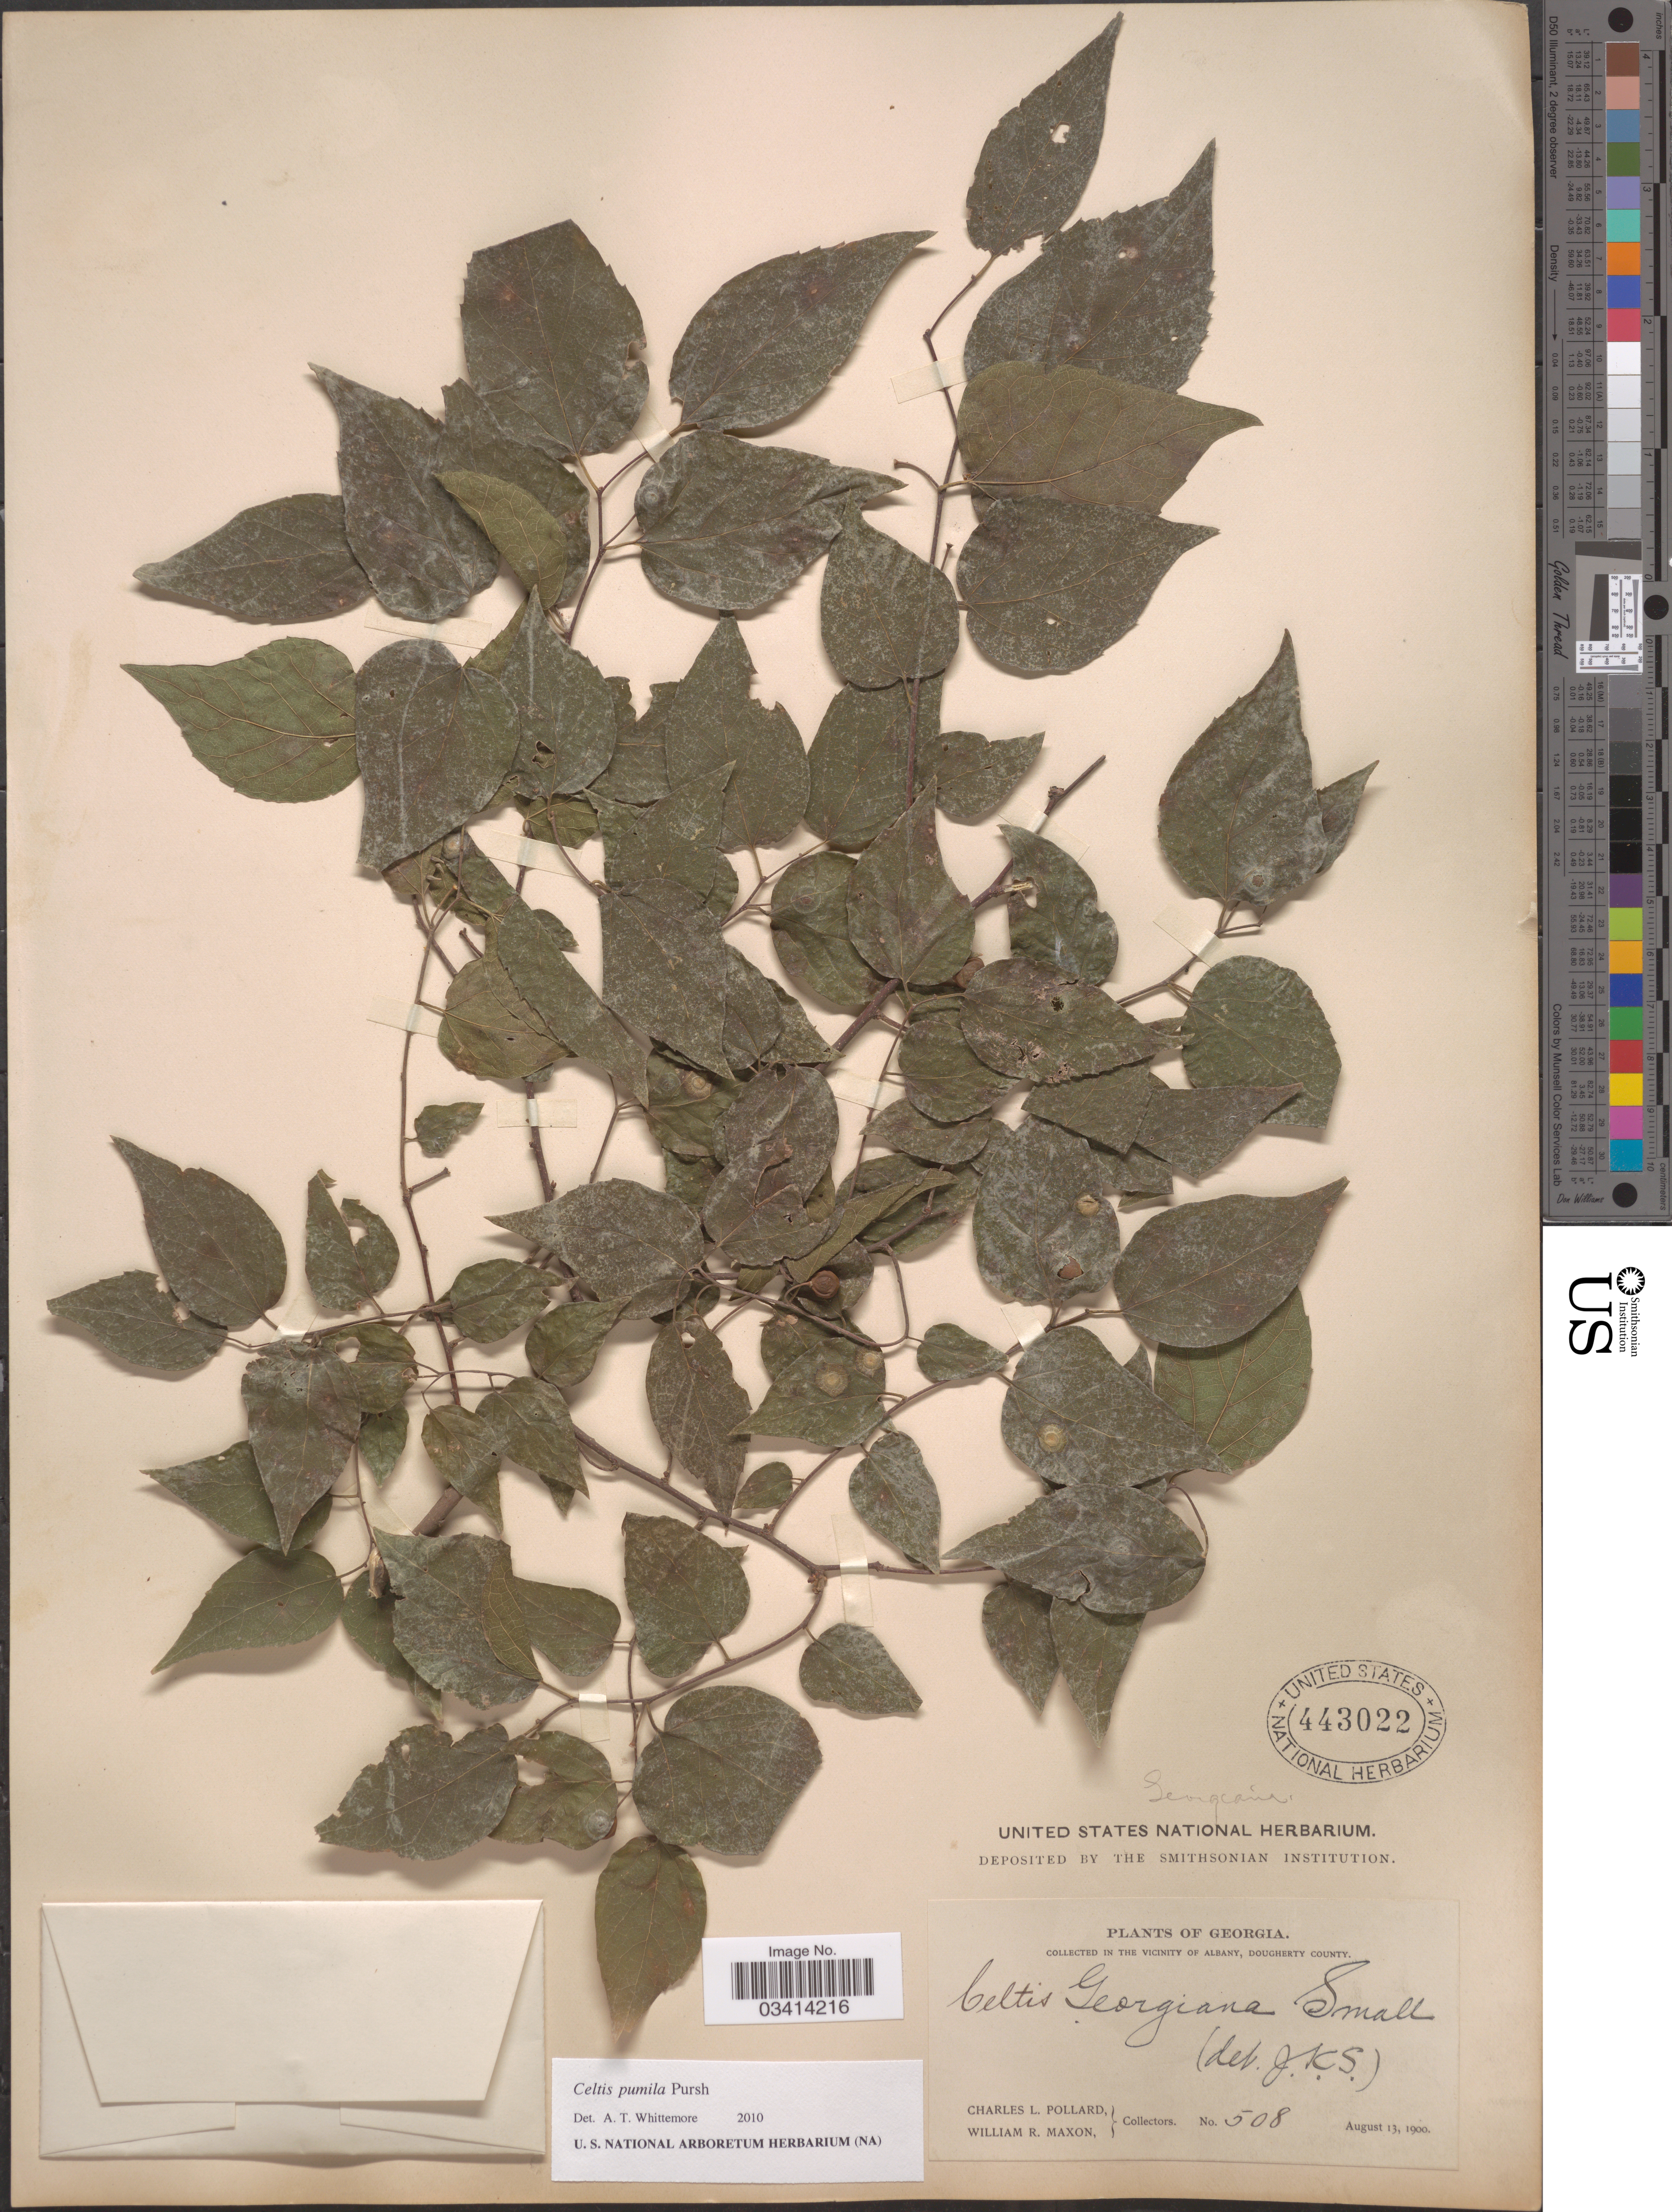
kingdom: Plantae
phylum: Tracheophyta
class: Magnoliopsida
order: Rosales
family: Cannabaceae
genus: Celtis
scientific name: Celtis pumila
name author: Pursh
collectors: C. L. Pollard & W. R. Maxon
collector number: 508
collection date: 1900-08-13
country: United States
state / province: Georgia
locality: In the Vicinity of Albany, Dougherty County.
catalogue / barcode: US 443022